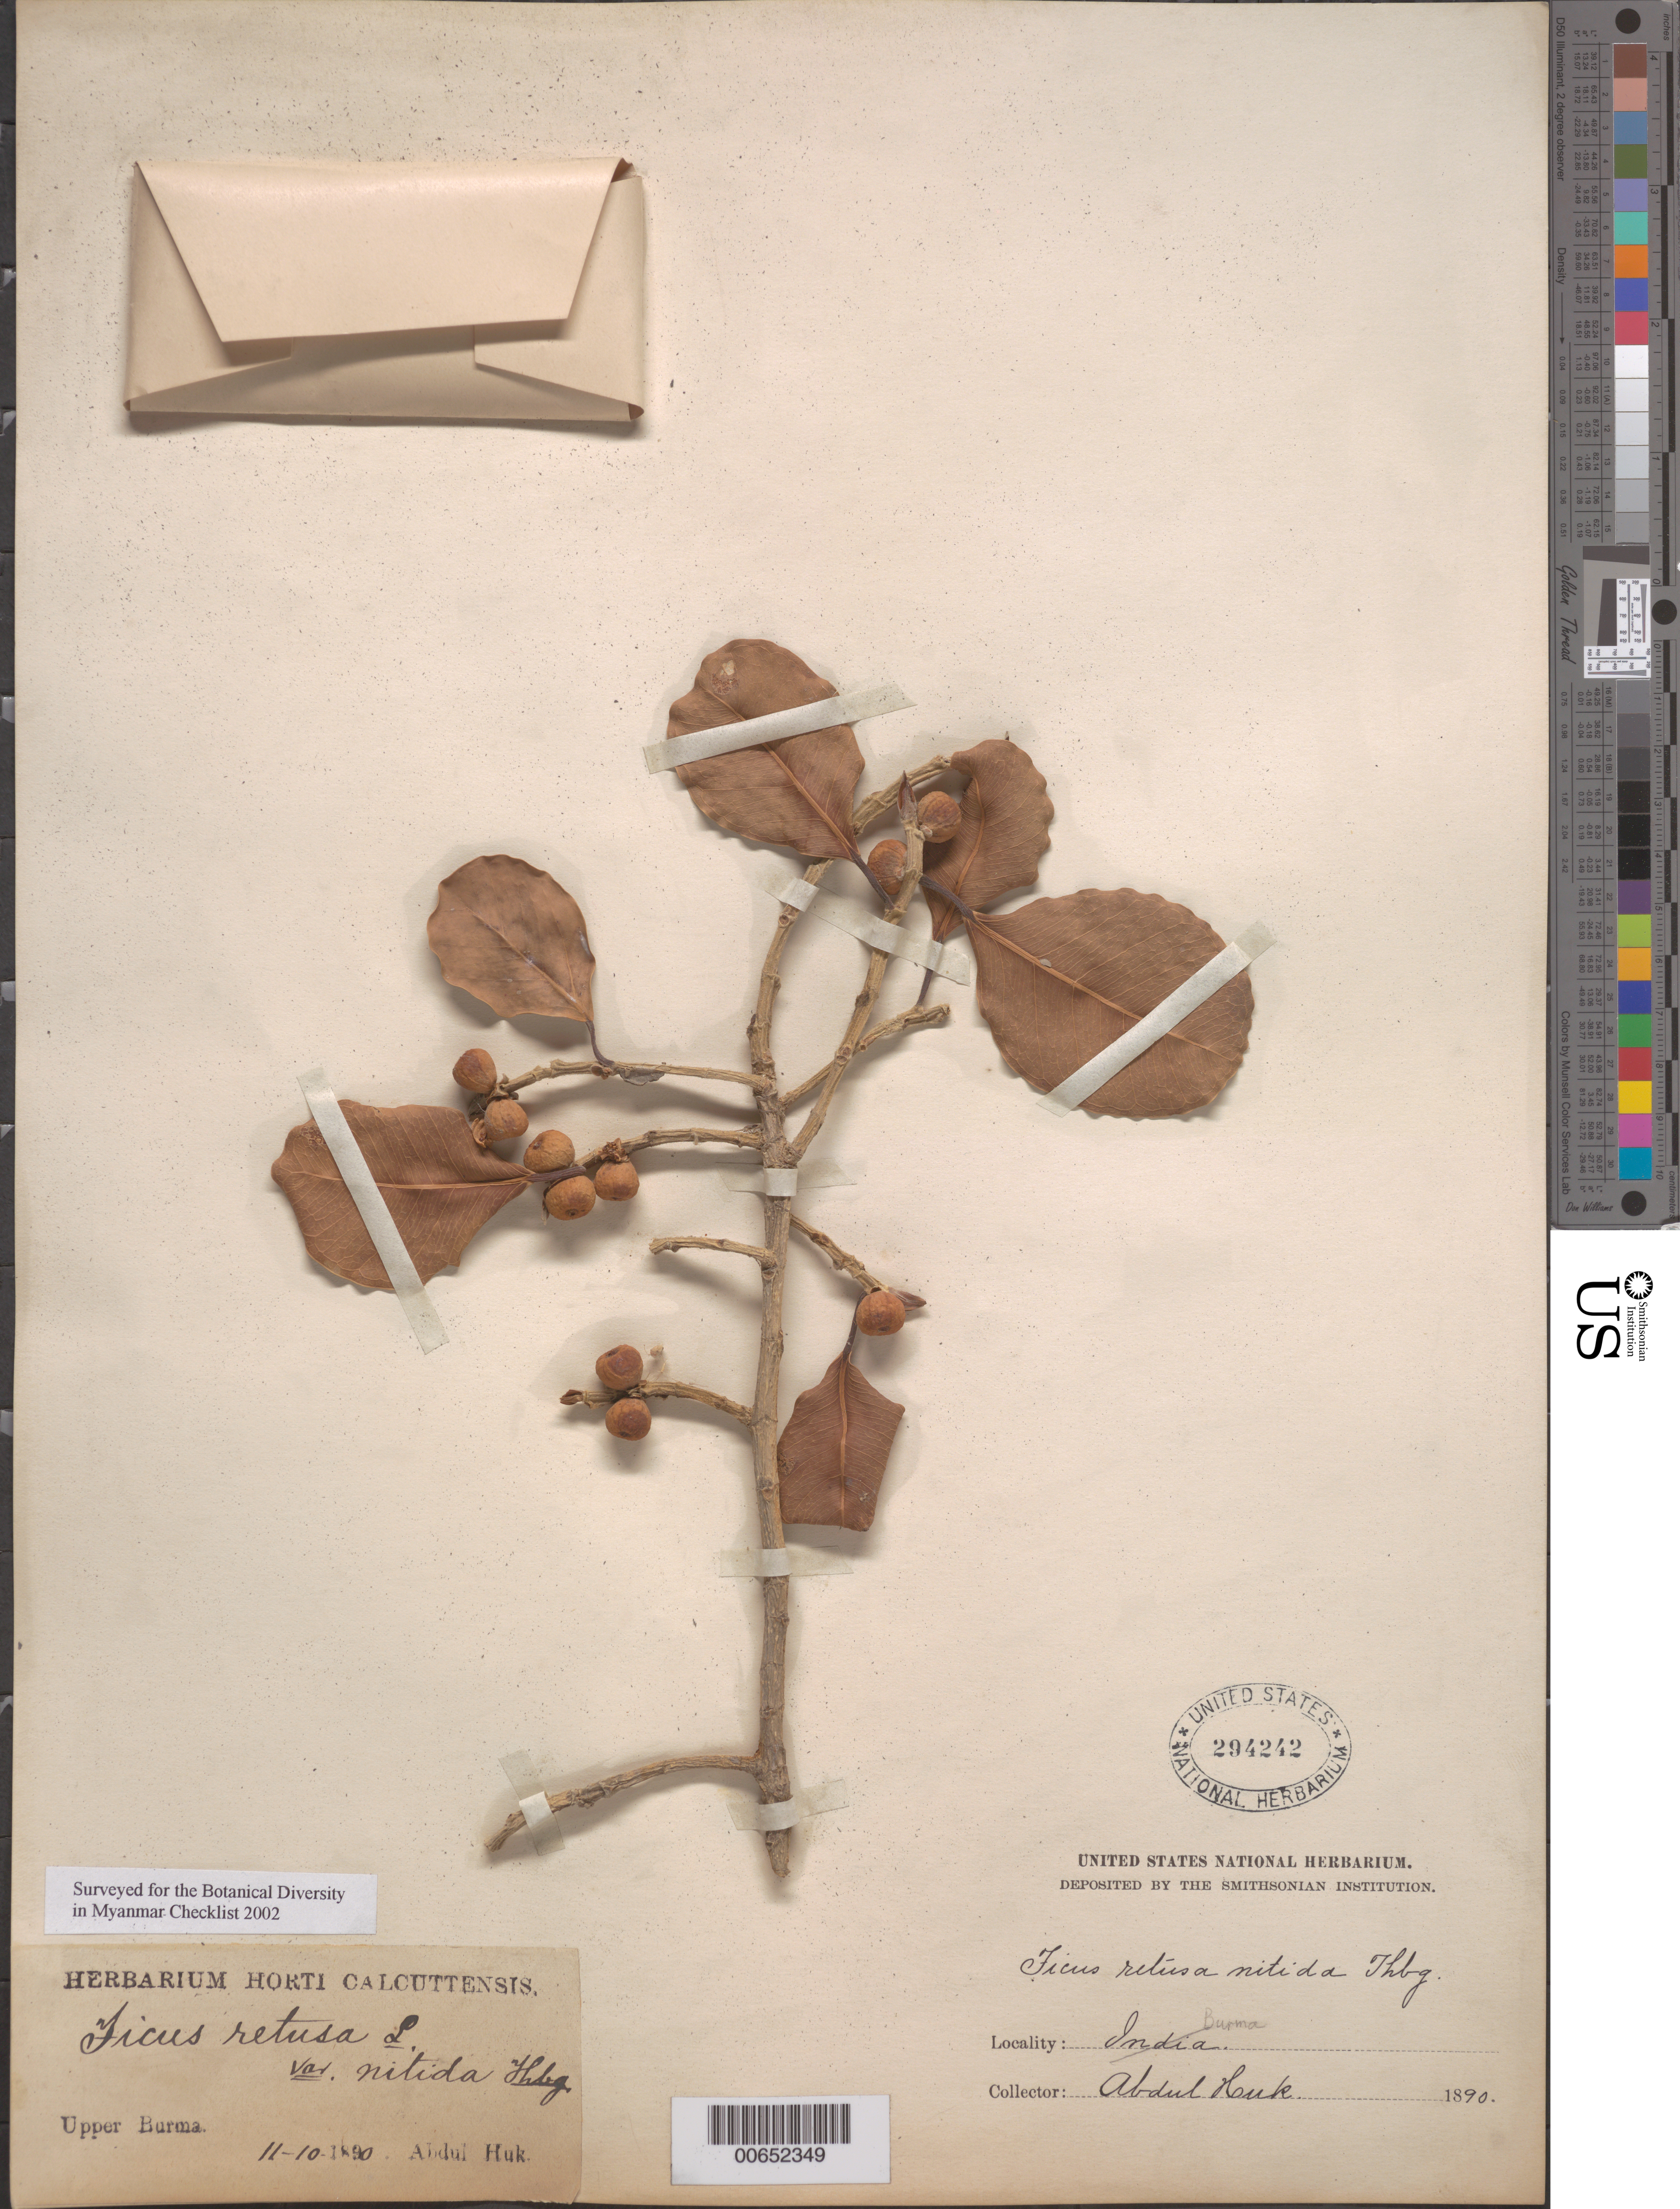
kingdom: Plantae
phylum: Tracheophyta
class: Magnoliopsida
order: Rosales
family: Moraceae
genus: Ficus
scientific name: Ficus retusa var. nitida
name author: (Thunb.) Miq.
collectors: A. Huk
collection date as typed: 11 Oct 1890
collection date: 1890-10-11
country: Myanmar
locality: Upper Burma.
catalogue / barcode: US 294242